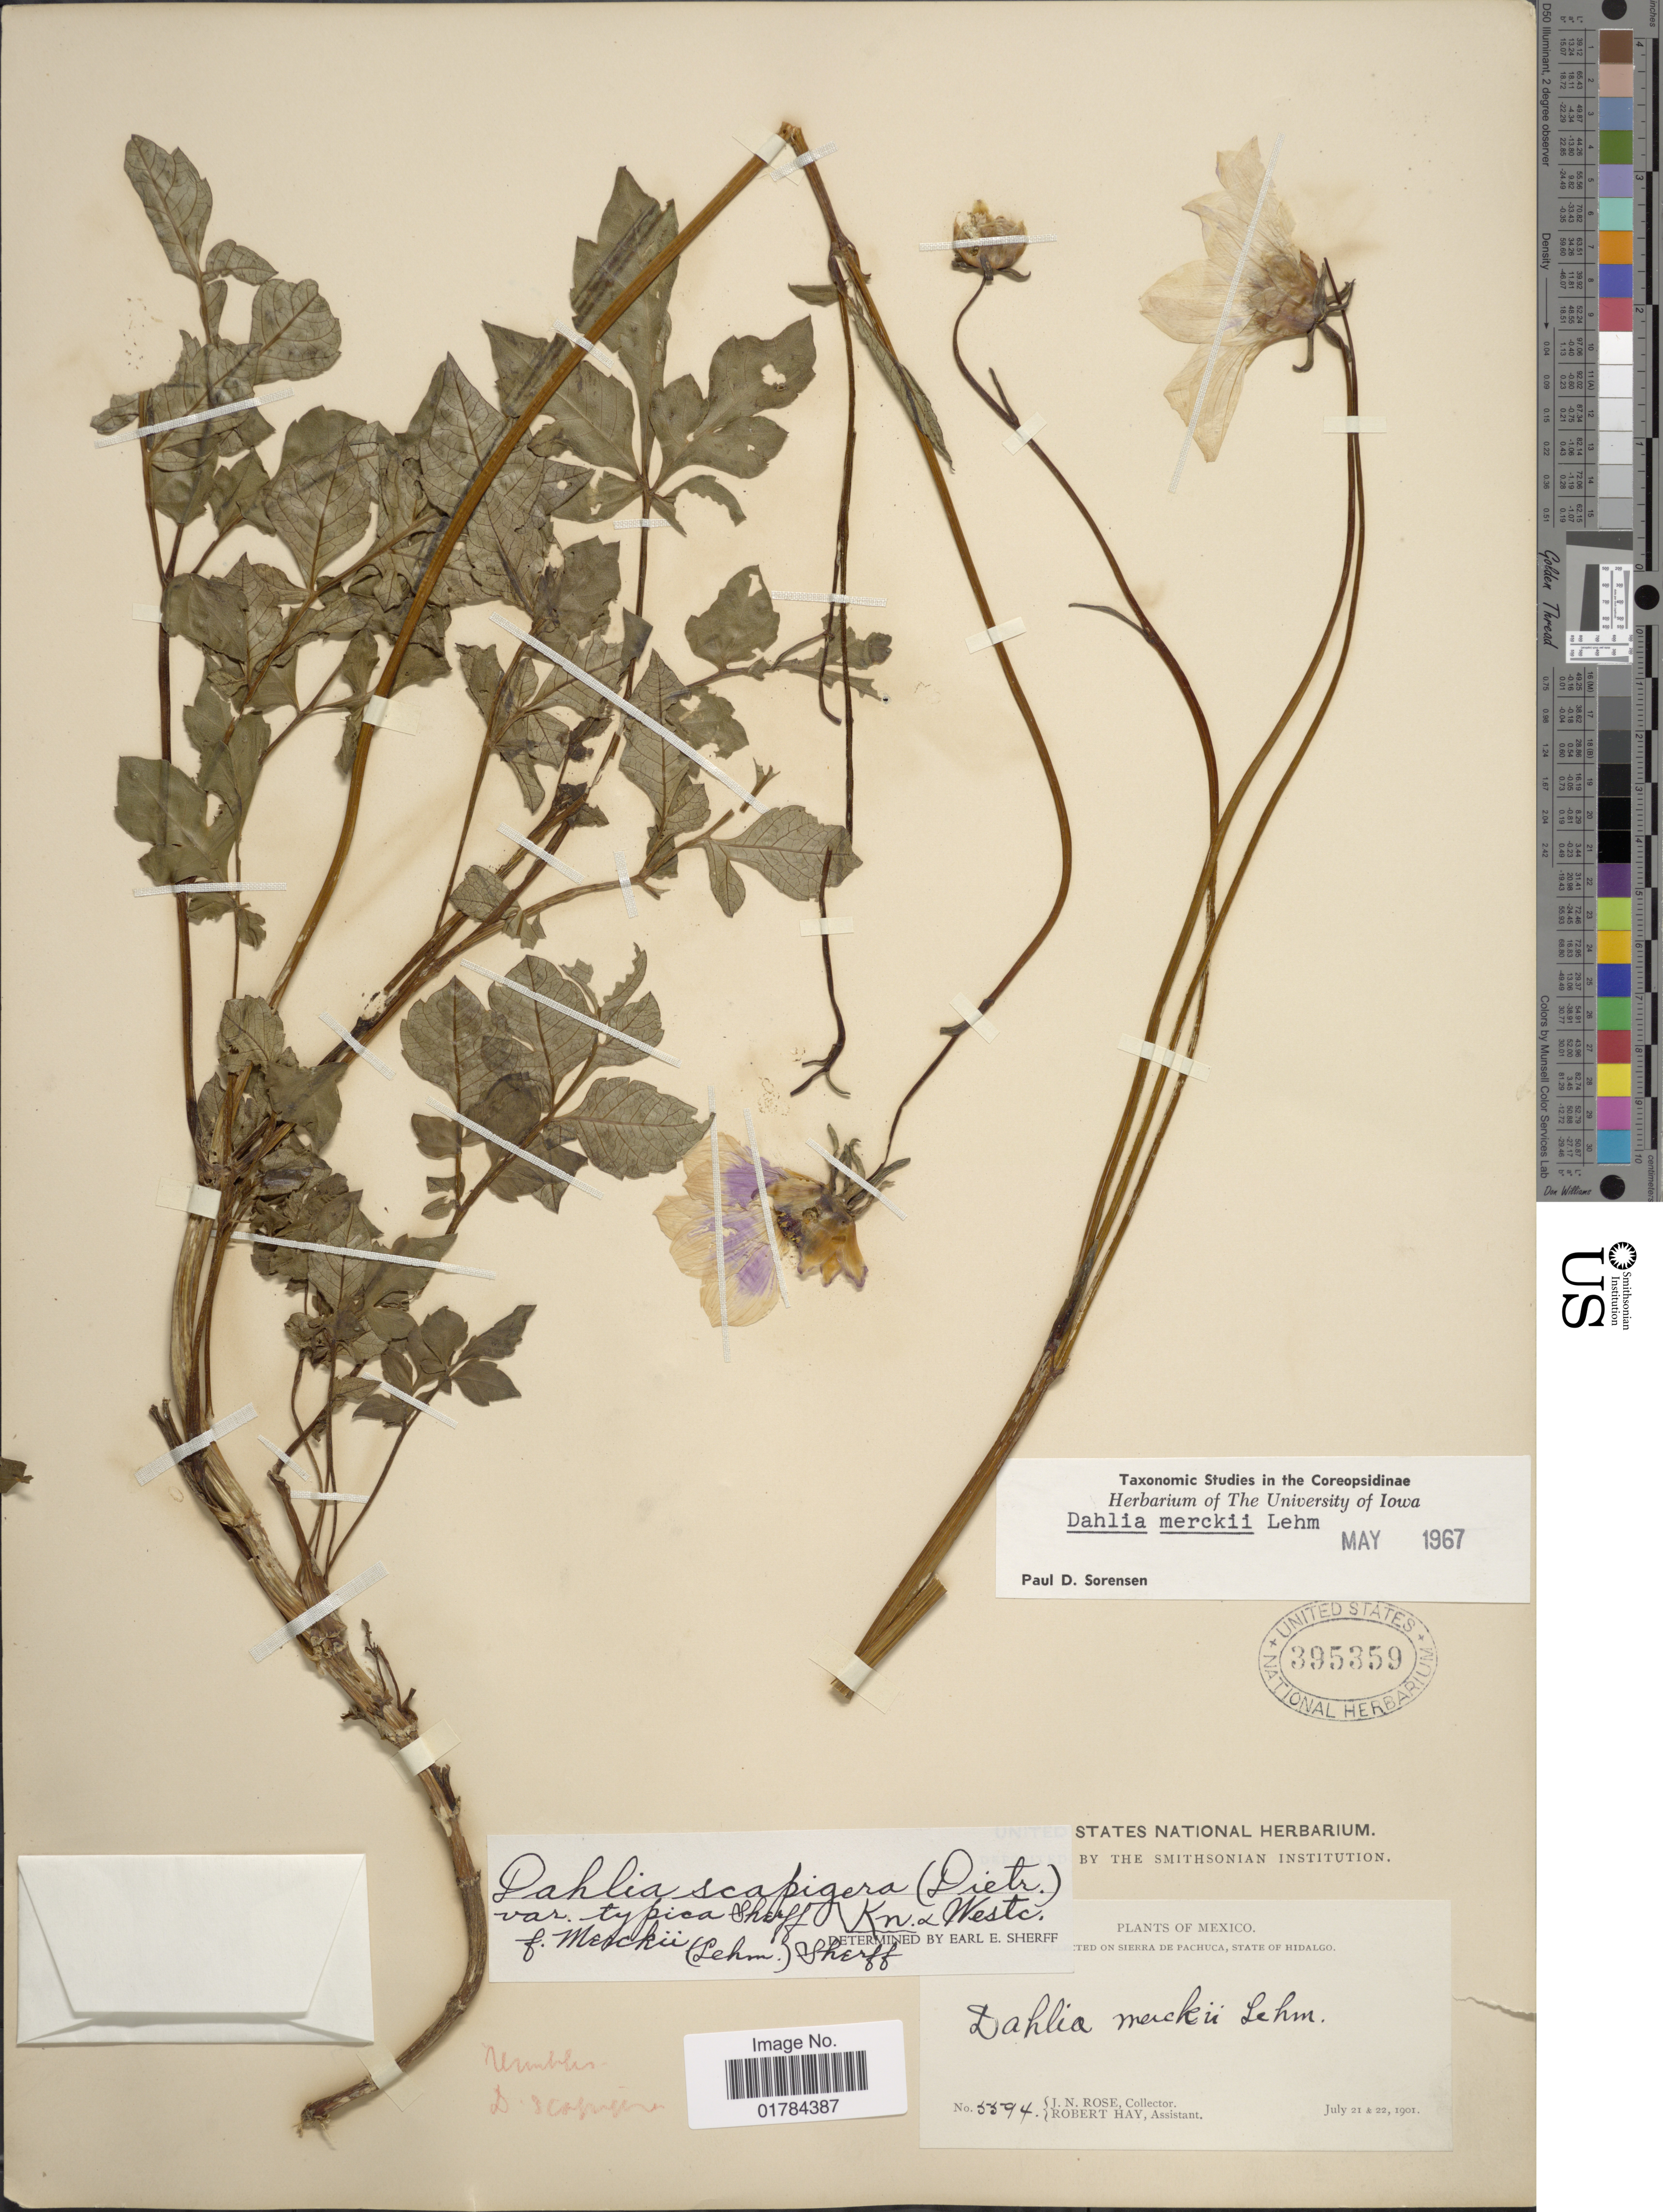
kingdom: Plantae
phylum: Tracheophyta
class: Magnoliopsida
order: Asterales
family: Asteraceae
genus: Dahlia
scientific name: Dahlia merckii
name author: Lehm.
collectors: J. N. Rose & R. H. Hay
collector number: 5594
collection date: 1901-07-21/1901-07-22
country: Mexico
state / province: Hidalgo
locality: Sierra de Pachuca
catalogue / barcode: US 395359